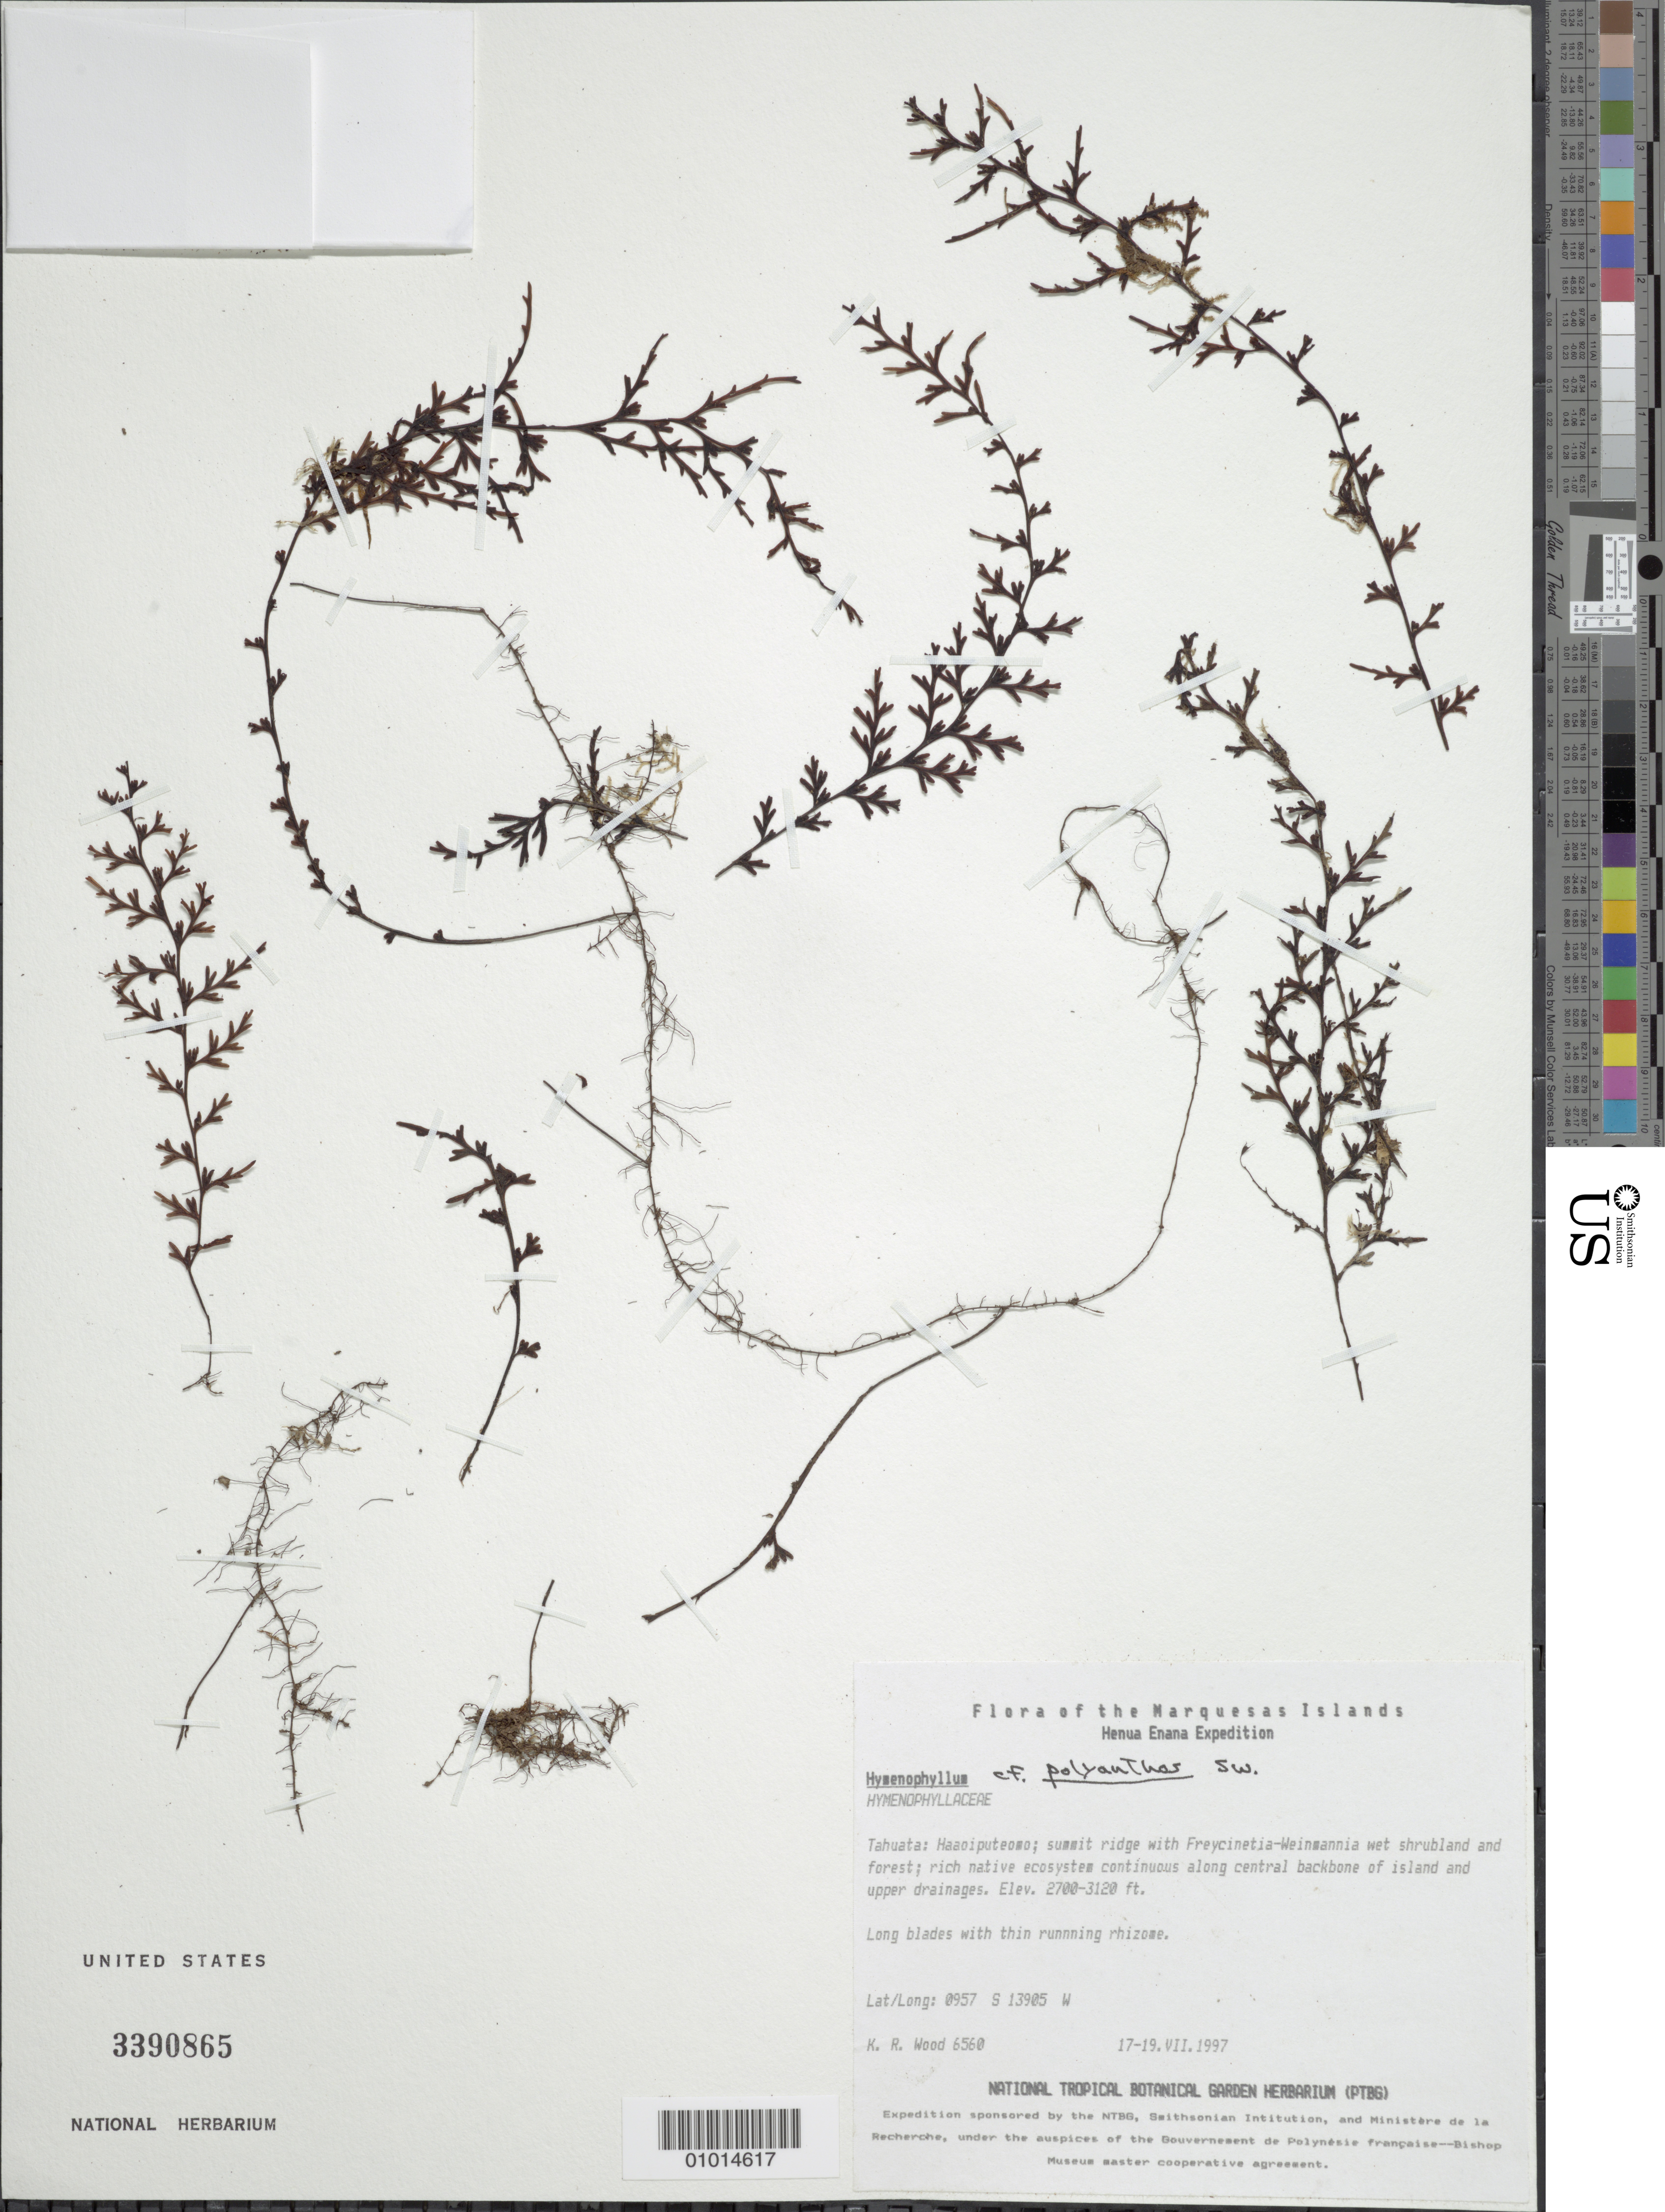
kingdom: Plantae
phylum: Tracheophyta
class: Polypodiopsida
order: Hymenophyllales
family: Hymenophyllaceae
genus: Hymenophyllum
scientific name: Hymenophyllum polyanthos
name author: (Sw.) Sw.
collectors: K. R. Wood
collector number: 6560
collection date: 1997-07-17/1997-07-19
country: French Polynesia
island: Tahuata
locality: Haaoiputeomo, summit ridge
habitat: In Freycinetia-Weinmannia wet shrub and forest; rich native ecosystem, continuous along central backbone of island and upper drainages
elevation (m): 823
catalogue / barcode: US 3390865